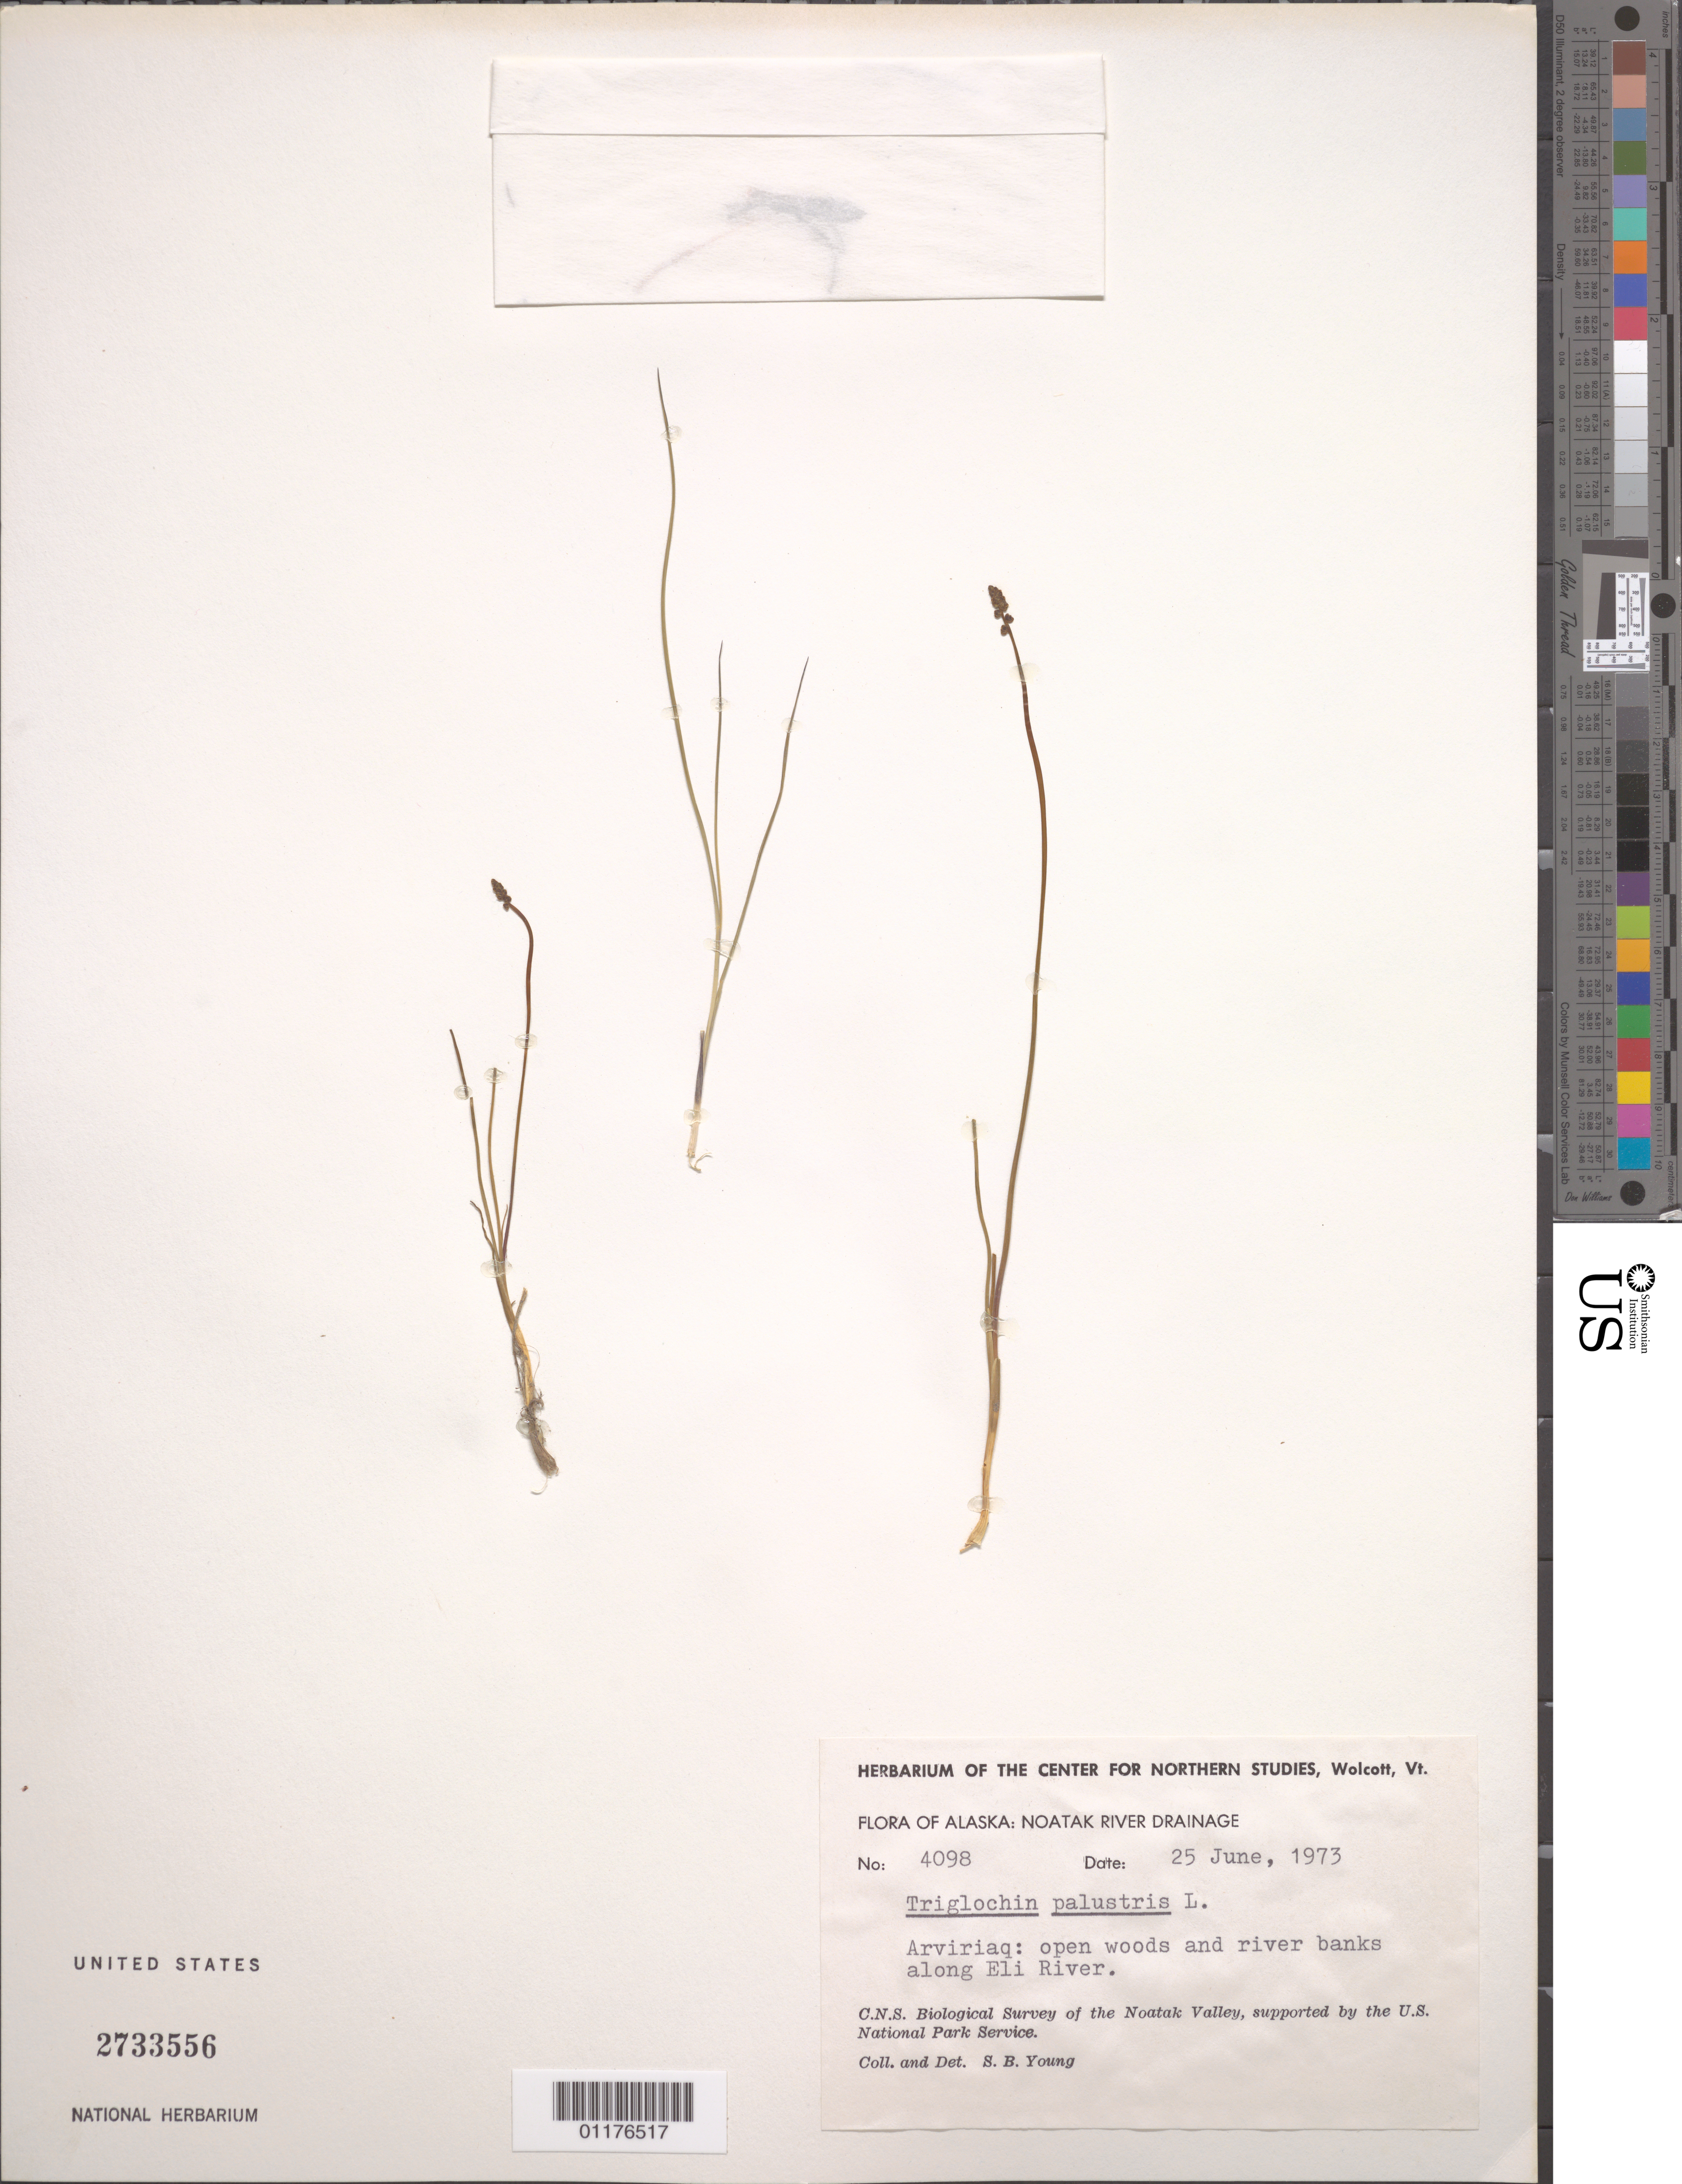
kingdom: Plantae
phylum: Tracheophyta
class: Liliopsida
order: Alismatales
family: Juncaginaceae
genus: Triglochin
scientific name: Triglochin palustris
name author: L.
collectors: S. Young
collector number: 4098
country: United States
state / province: Alaska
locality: Noatak River Drainage, Arviriaq, along Eli River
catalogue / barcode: US 2733556